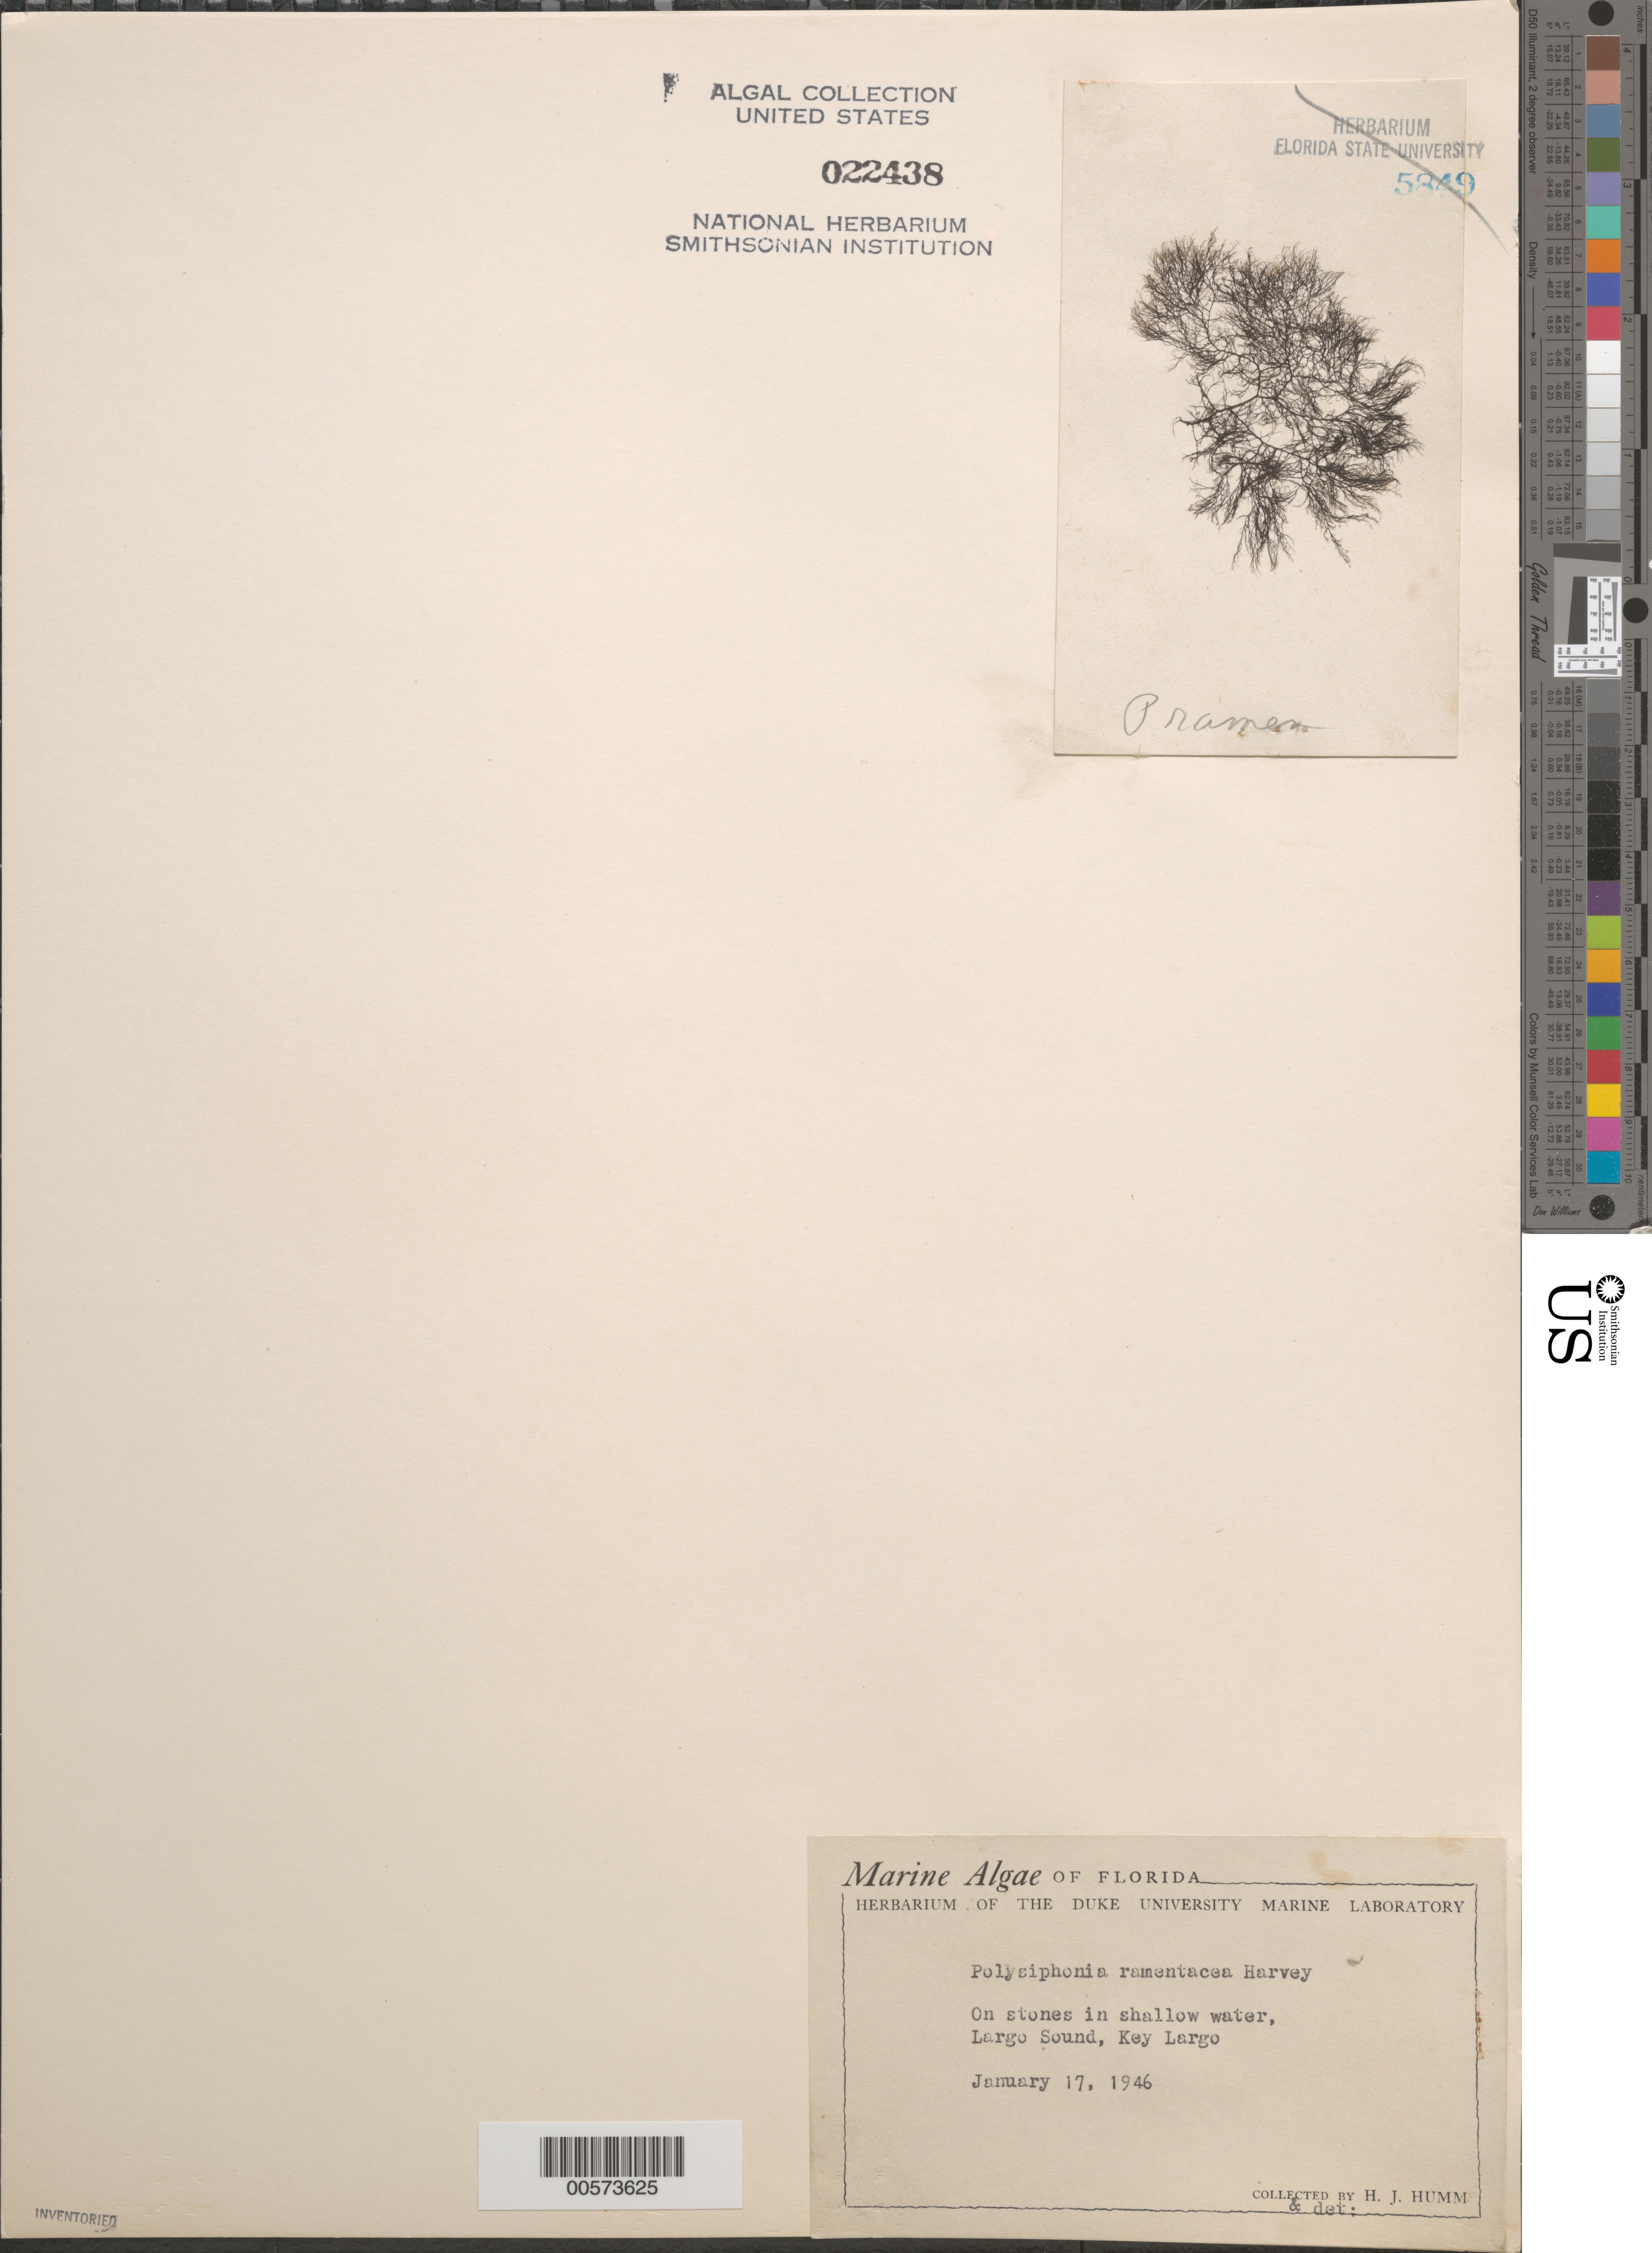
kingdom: Plantae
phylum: Rhodophyta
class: Florideophyceae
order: Ceramiales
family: Rhodomelaceae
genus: Polysiphonia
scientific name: Polysiphonia ramentacea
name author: Harv.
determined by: Humm, Harold J.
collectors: H. J. Humm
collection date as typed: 17 Jan 1946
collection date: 1946-01-17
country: United States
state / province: Florida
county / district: Monroe County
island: Key Largo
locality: Largo Sound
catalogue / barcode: US 22438